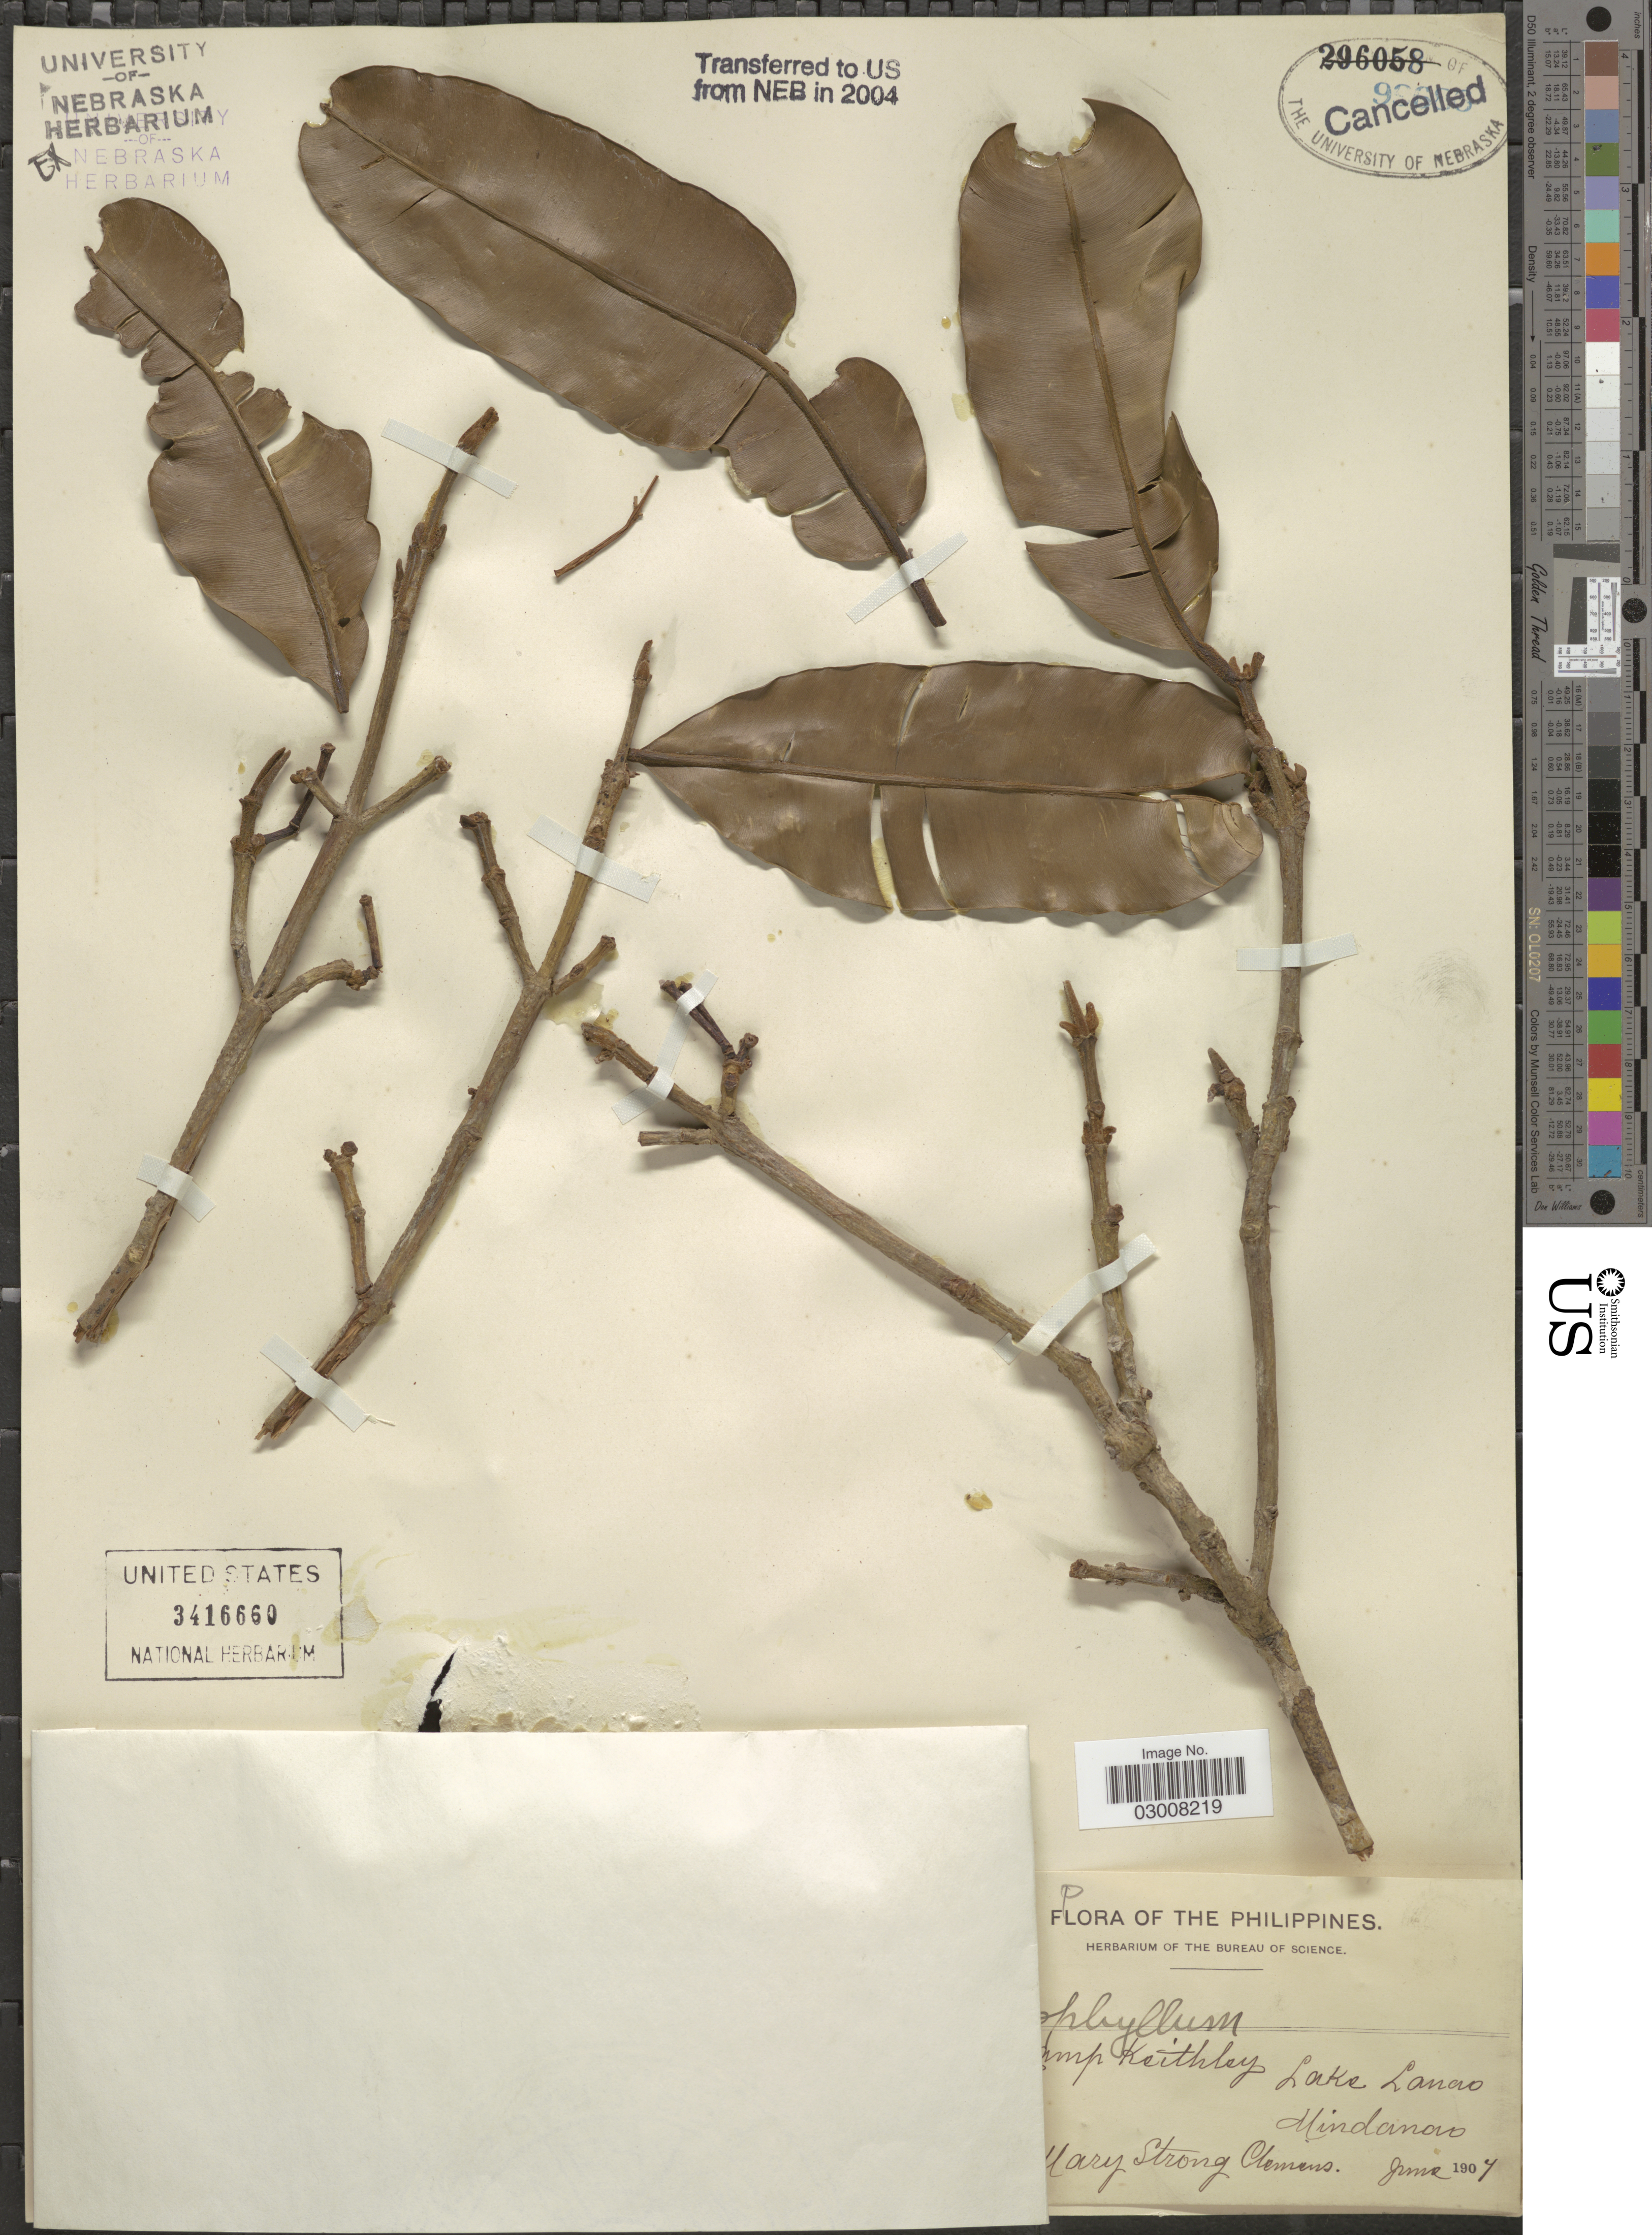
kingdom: Plantae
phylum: Tracheophyta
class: Magnoliopsida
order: Malpighiales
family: Calophyllaceae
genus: Calophyllum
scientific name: Calophyllum sp.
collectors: M. S. Clemens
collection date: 1907-06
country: Philippines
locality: Camp Keithley, Lake Lamao, Mindanao.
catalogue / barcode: US 3416660